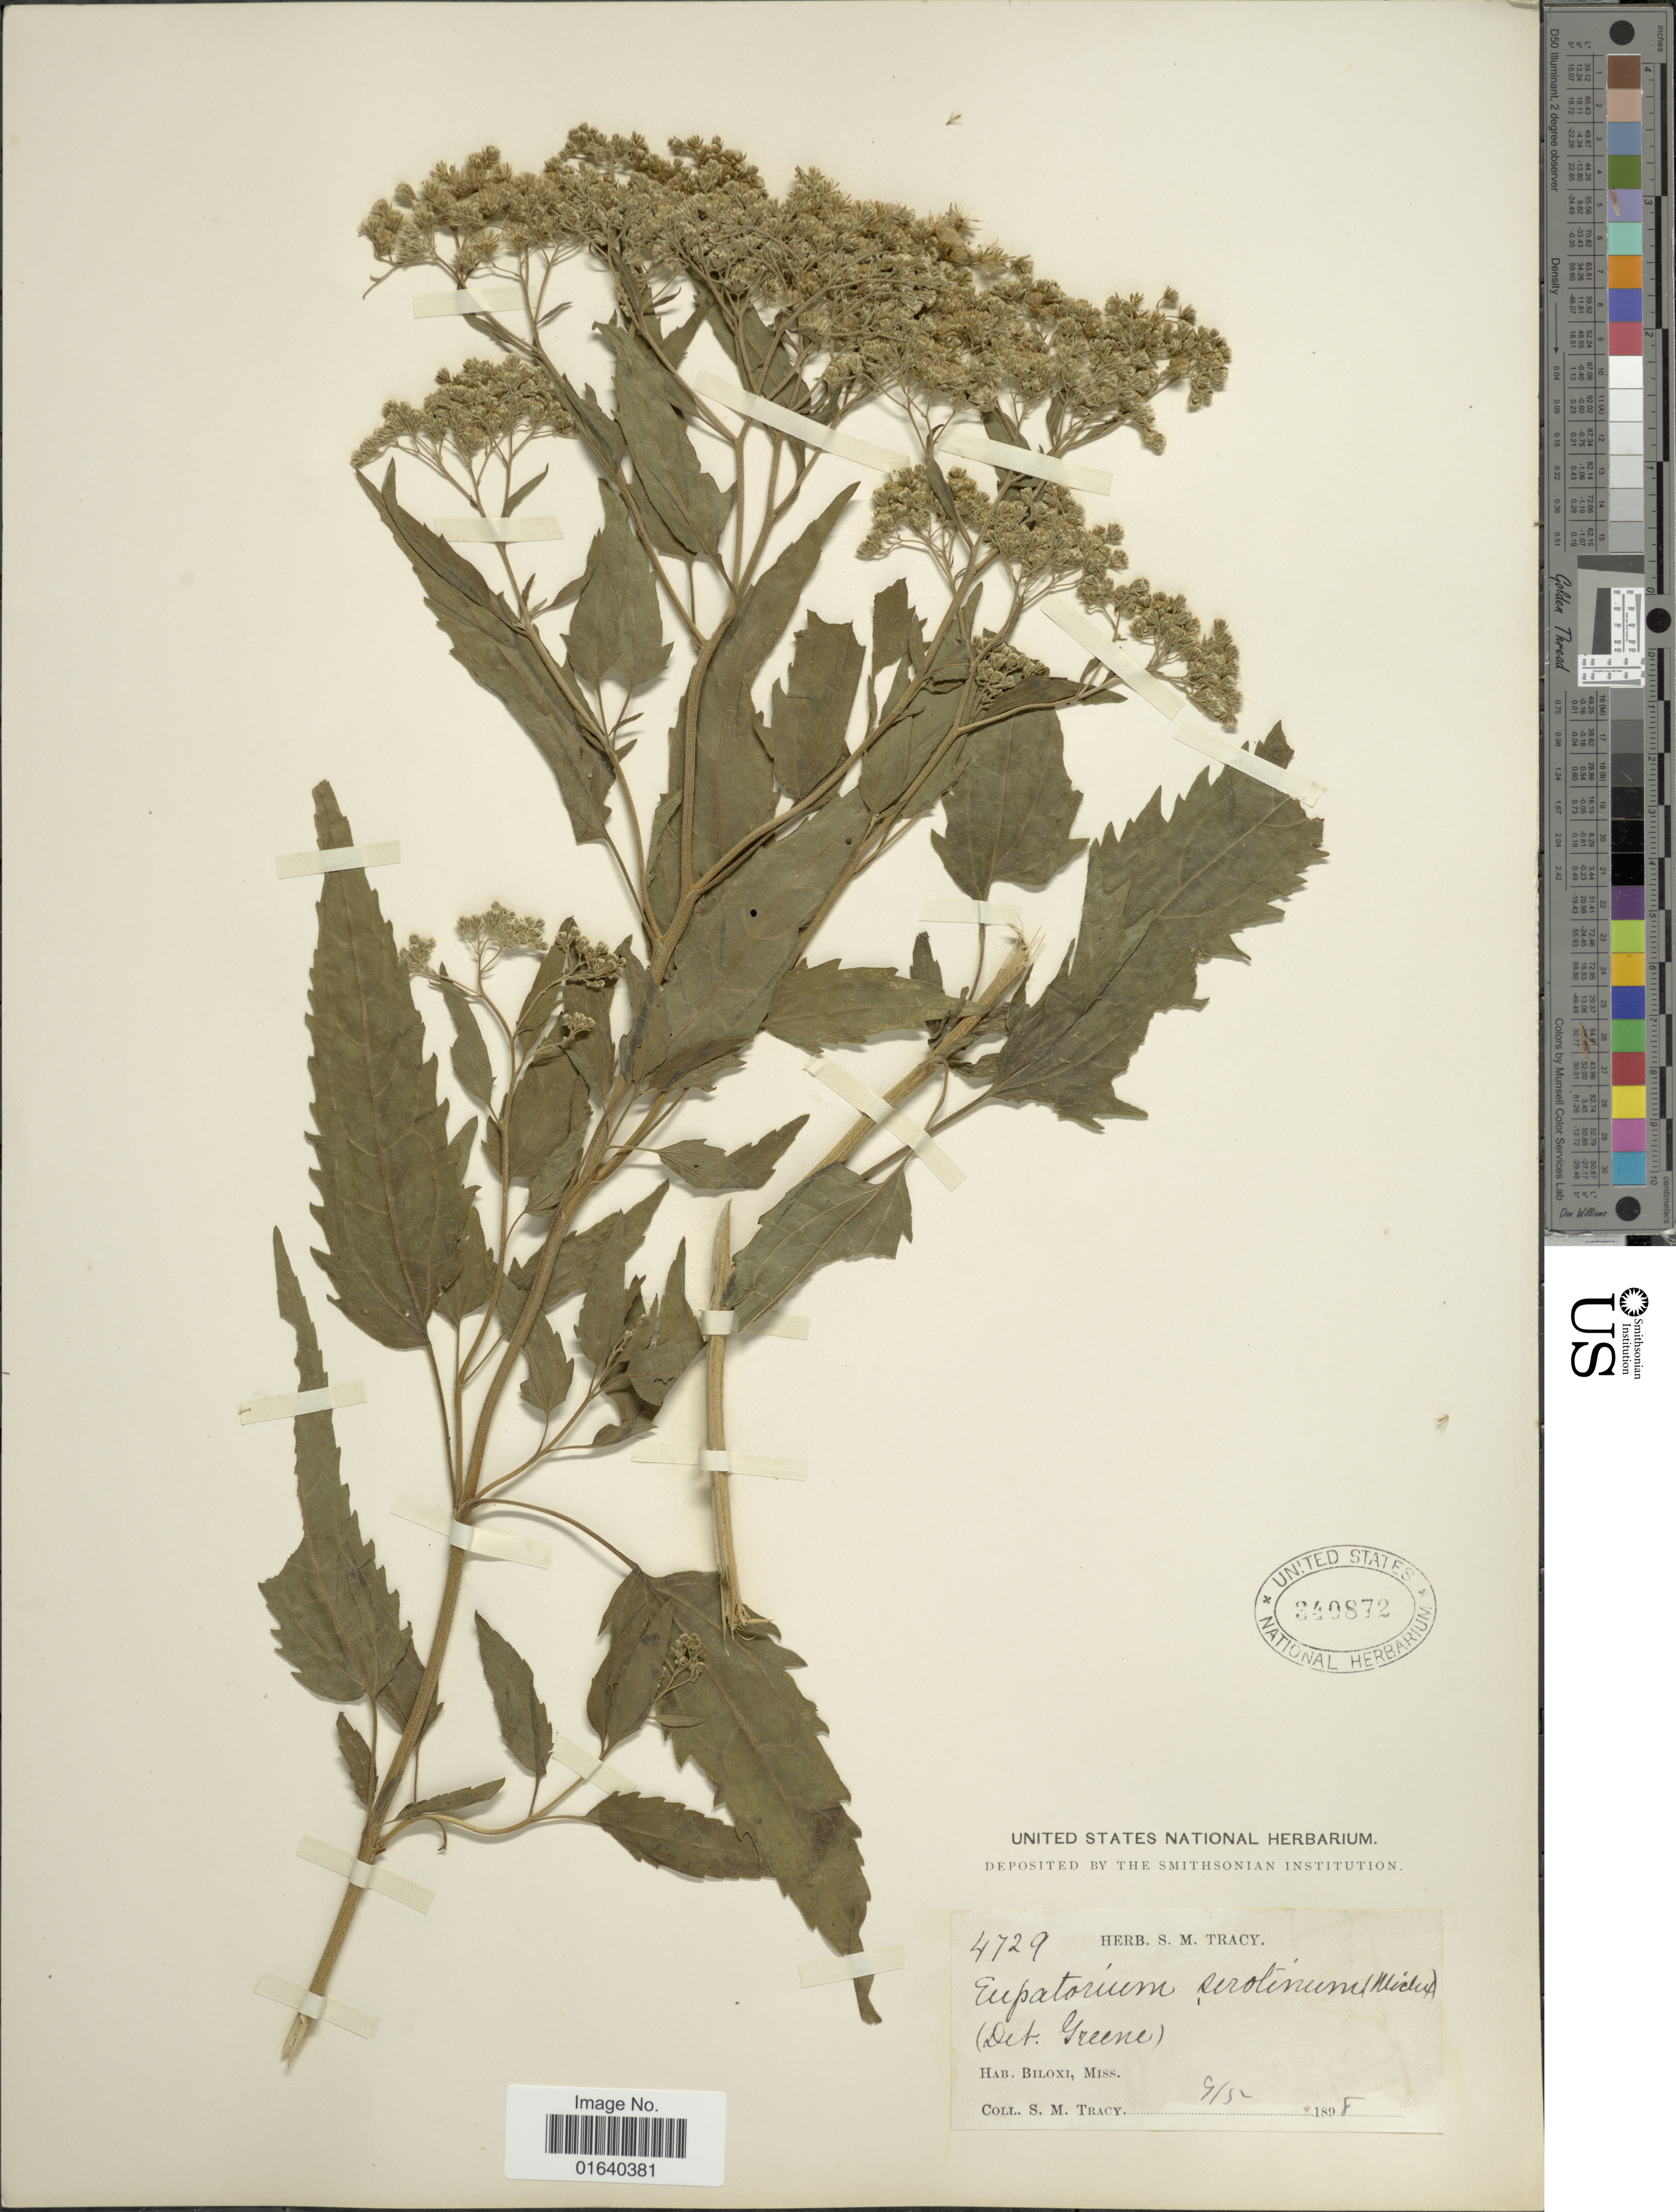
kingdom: Plantae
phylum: Tracheophyta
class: Magnoliopsida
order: Asterales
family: Asteraceae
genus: Eupatorium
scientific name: Eupatorium serotinum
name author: Michx.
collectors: S. M. Tracy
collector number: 4729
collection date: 1898-05-09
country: United States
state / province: Mississippi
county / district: Harrison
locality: Biloxi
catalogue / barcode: US 340872